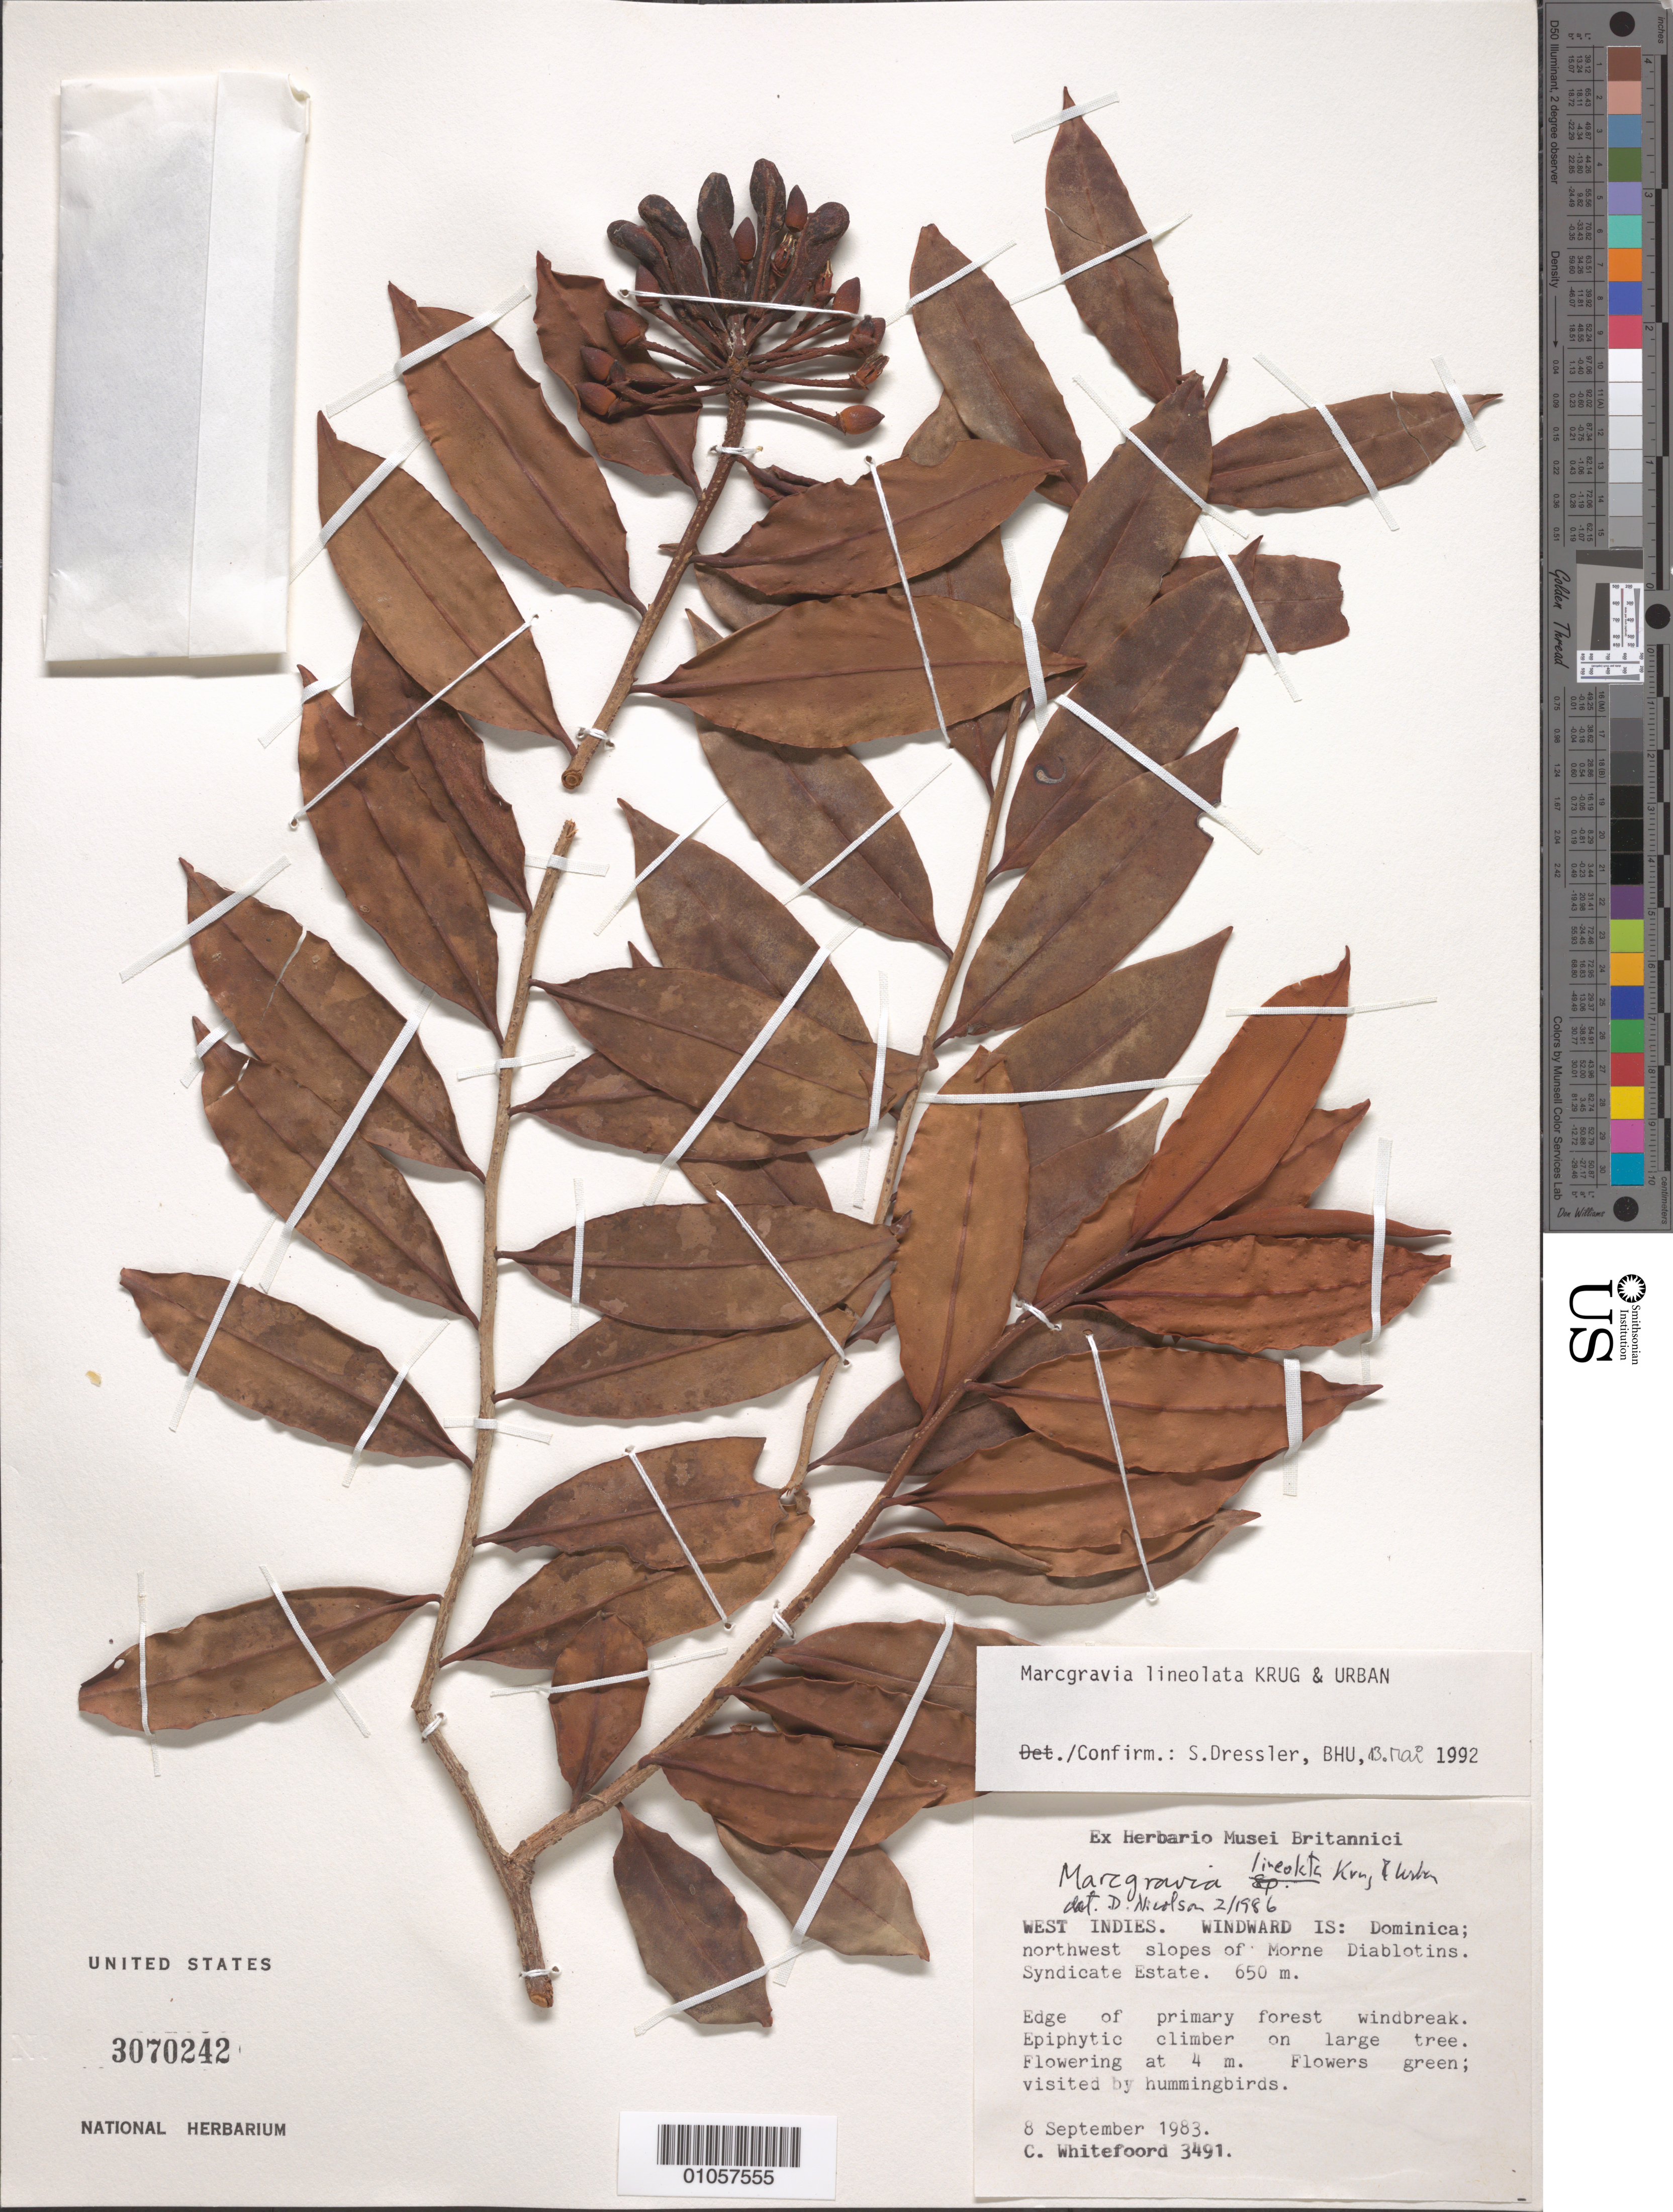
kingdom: Plantae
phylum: Tracheophyta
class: Magnoliopsida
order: Ericales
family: Marcgraviaceae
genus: Marcgravia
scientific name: Marcgravia lineolata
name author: Krug & Urb.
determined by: Dressler, S., (FR), Forschungsinstitut Und Naturmuseum Senckenberg (GERMANY)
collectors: C. Whitefoord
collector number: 3491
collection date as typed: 08 Sep 1983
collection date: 1983-09-08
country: Dominica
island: Dominica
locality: Syndicate Estate, NW slopes of Morne Diablotins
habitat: Edge of primary forest windbreak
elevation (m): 650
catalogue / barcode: US 3070242